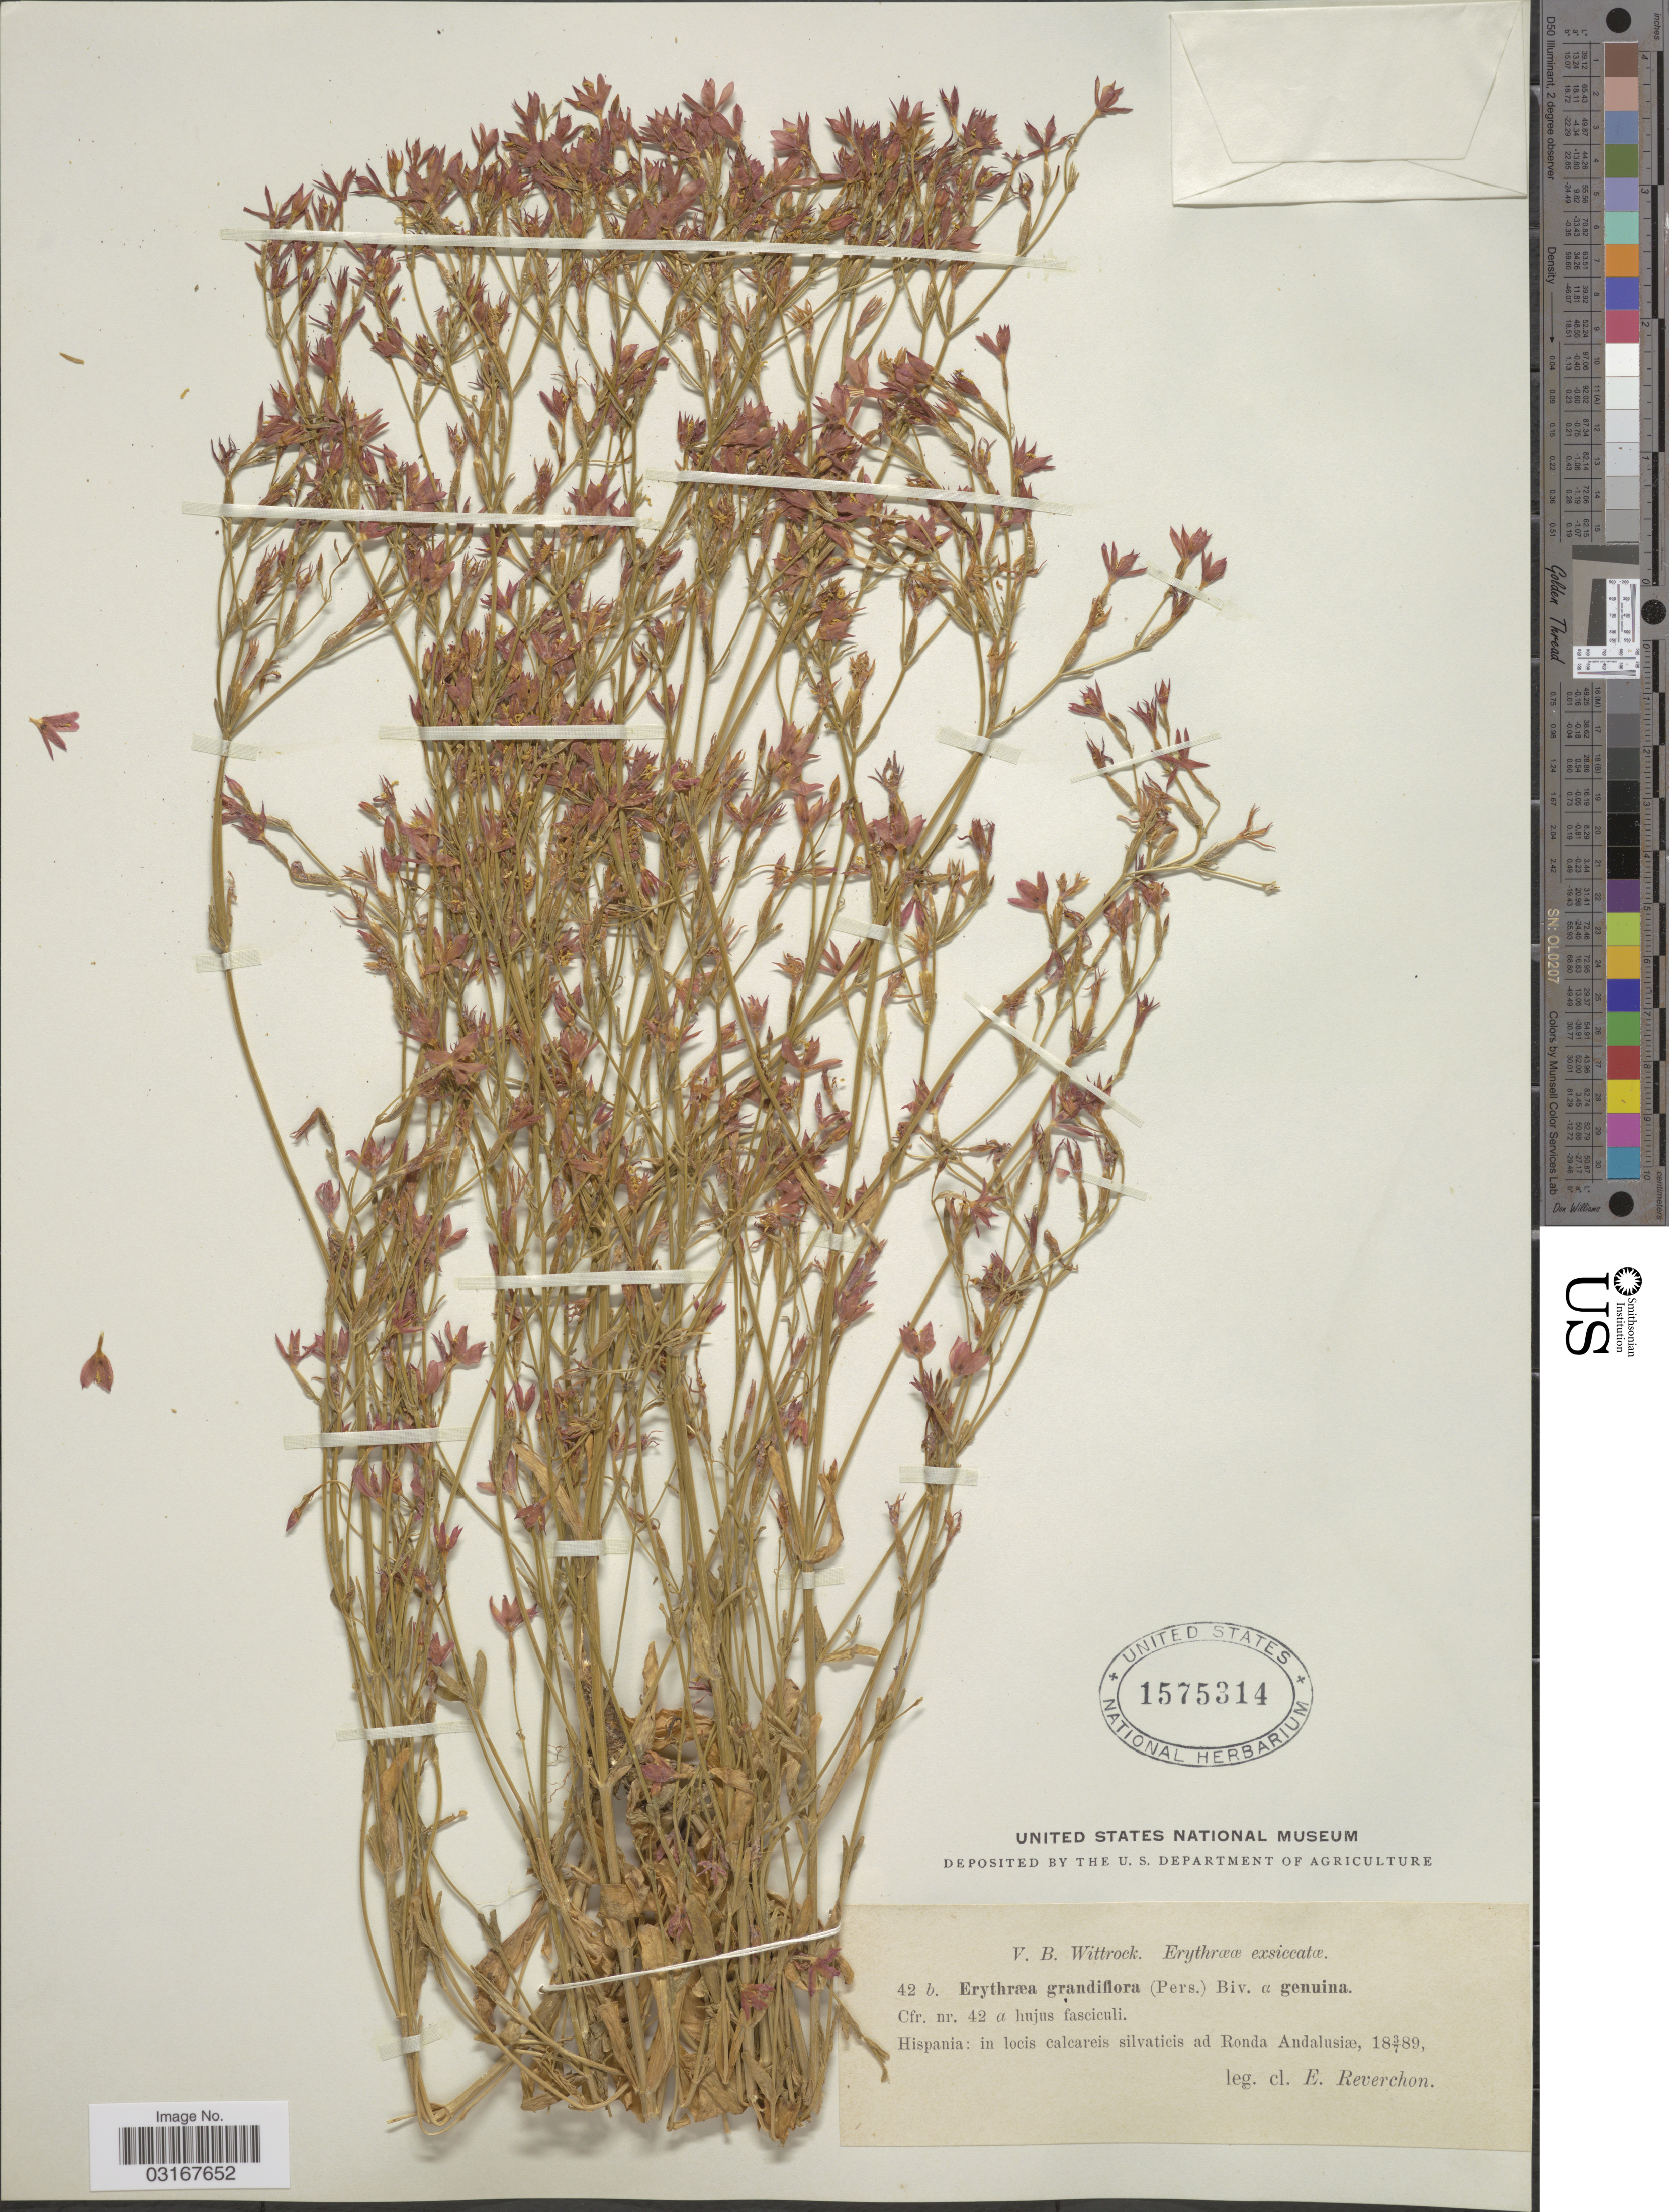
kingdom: Plantae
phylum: Tracheophyta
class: Magnoliopsida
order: Gentianales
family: Gentianaceae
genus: Centaurium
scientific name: Centaurium grandiflora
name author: (Pers.) Druce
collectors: E. Reverchon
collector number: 42b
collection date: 1889-07-03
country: Spain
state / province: Andalucía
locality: Hispania: in locis calcareis silvaticis ad Ronda Andalusiæ.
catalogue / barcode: US 1575314